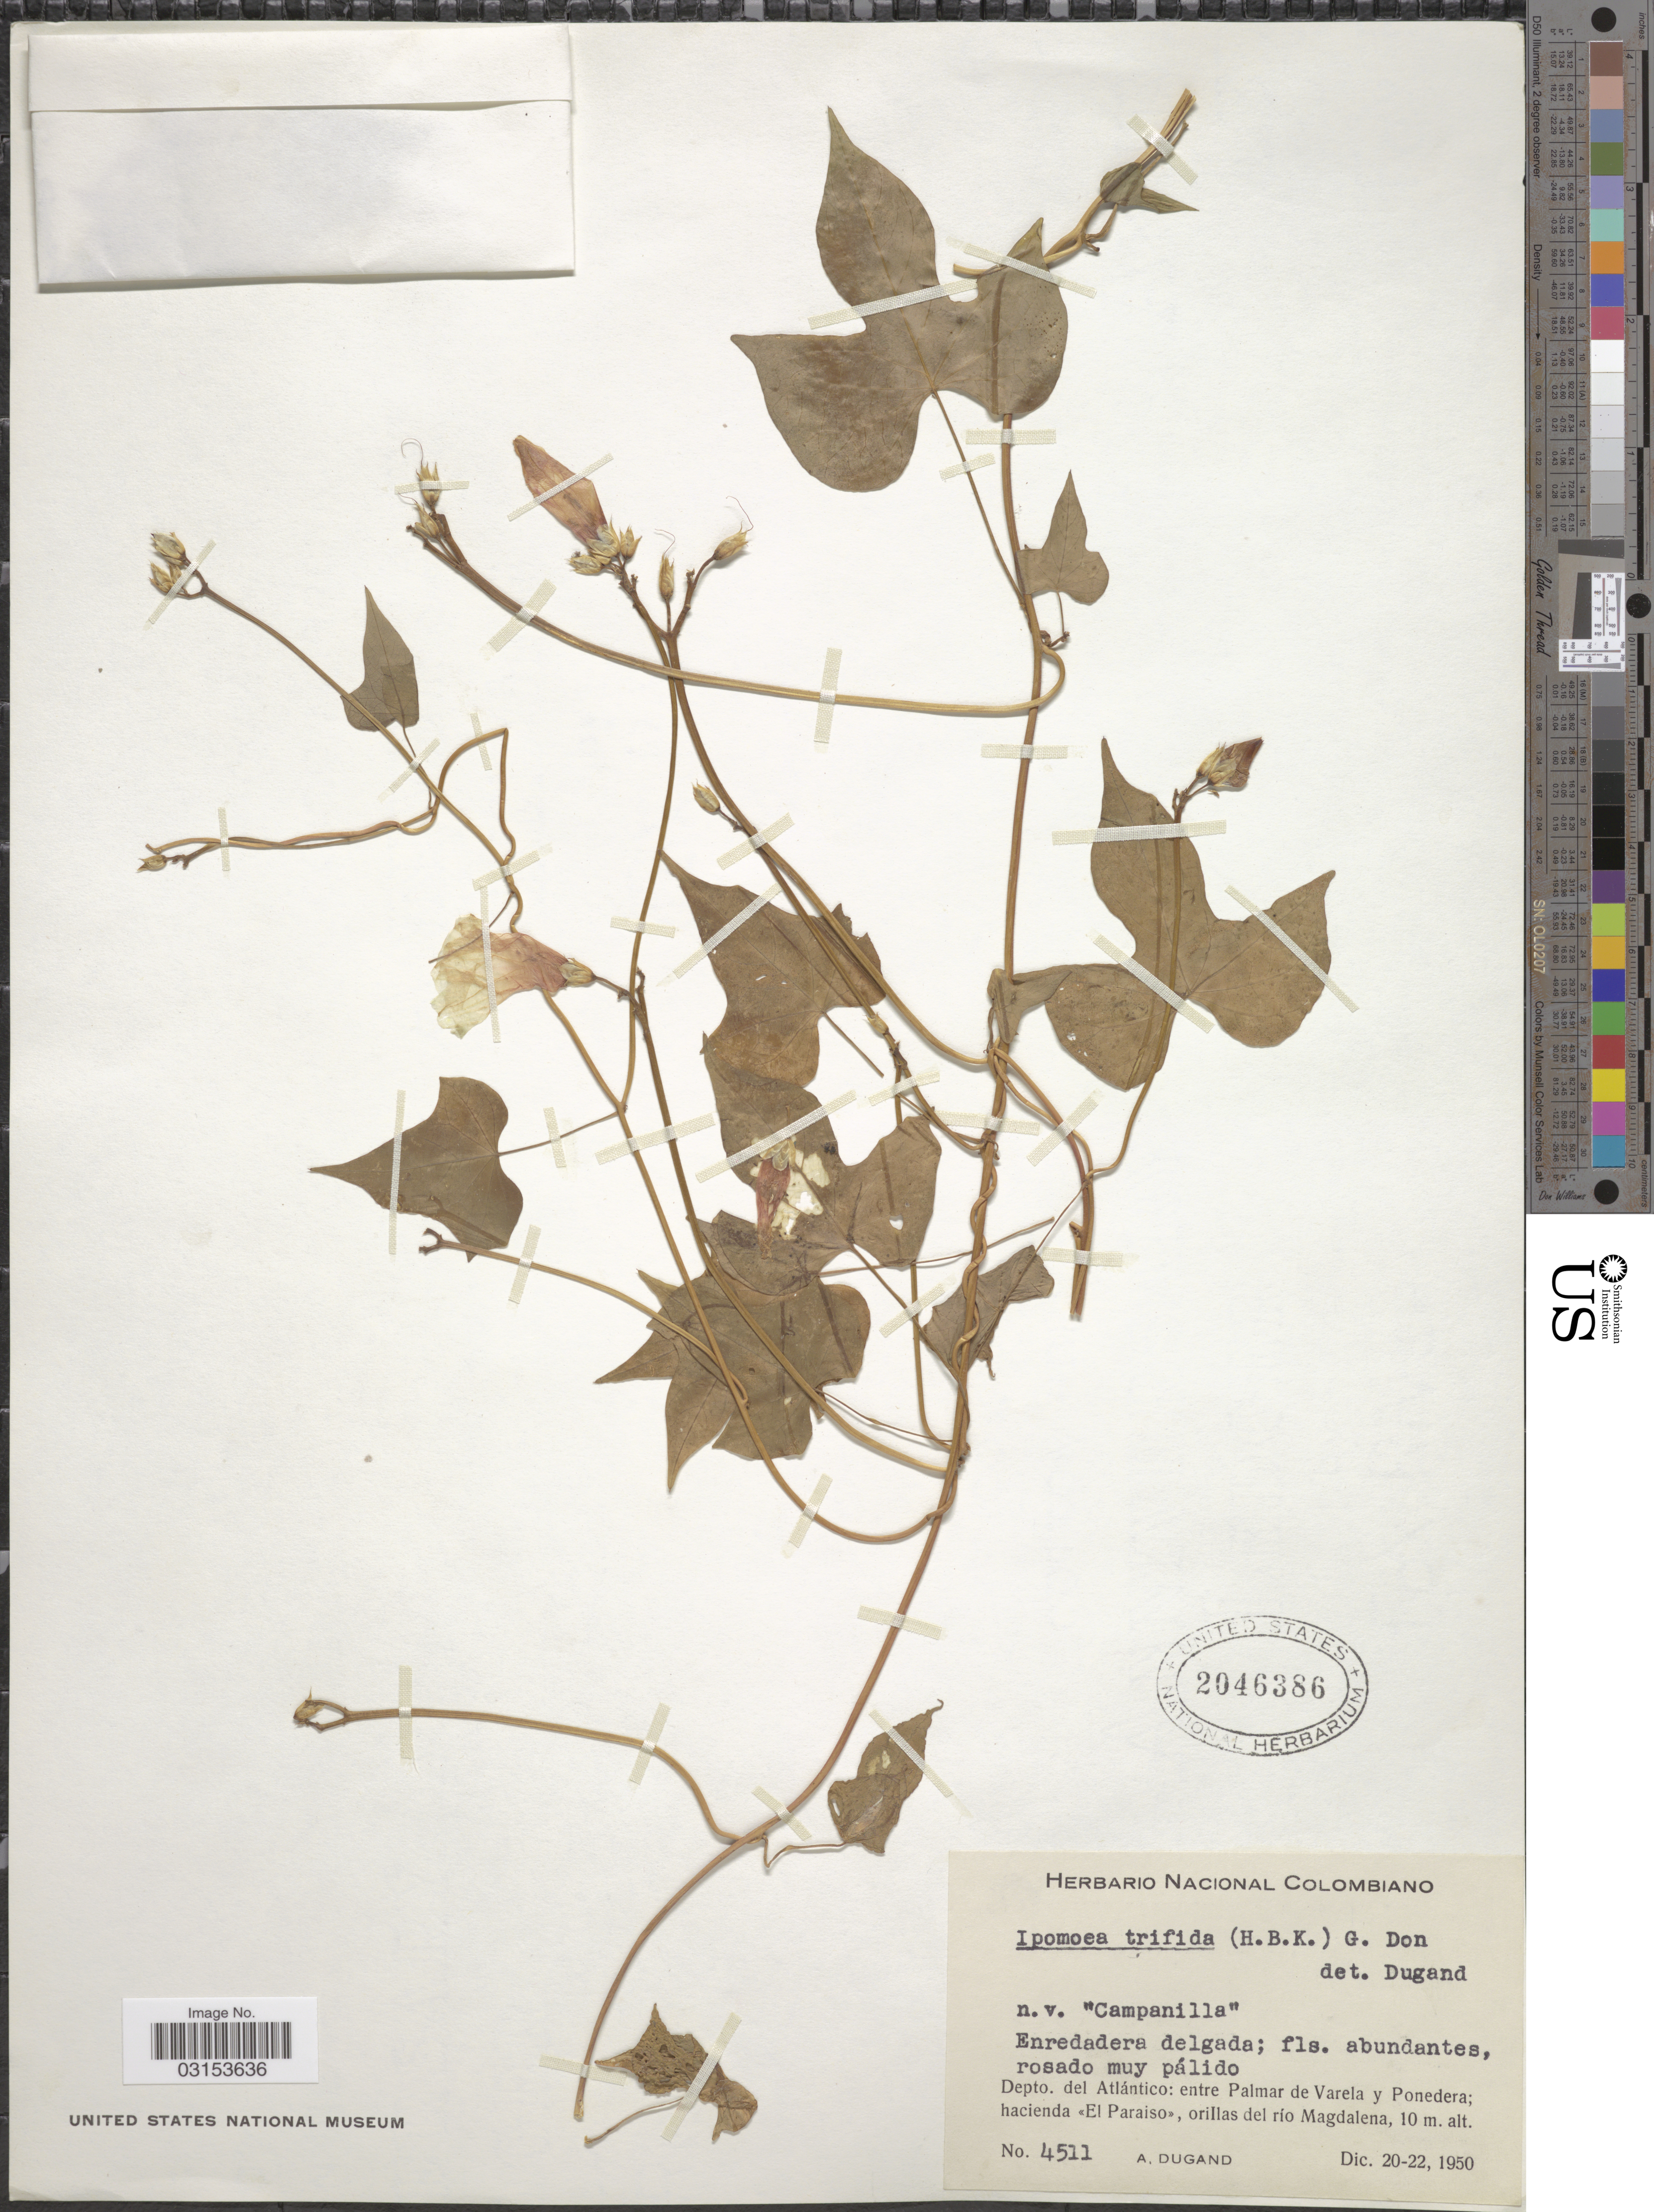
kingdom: Plantae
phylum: Tracheophyta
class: Magnoliopsida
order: Solanales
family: Convolvulaceae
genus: Ipomoea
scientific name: Ipomoea trifida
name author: (Kunth) G. Don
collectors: A. Dugand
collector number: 4511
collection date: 1950-12-20/1950-12-22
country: Colombia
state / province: Atlántico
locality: Depto. del Atlántico: entre Palmar de Varela y Ponedera; hacienda El Paraiso, orillas del río Magdalena.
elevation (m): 10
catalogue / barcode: US 2046386